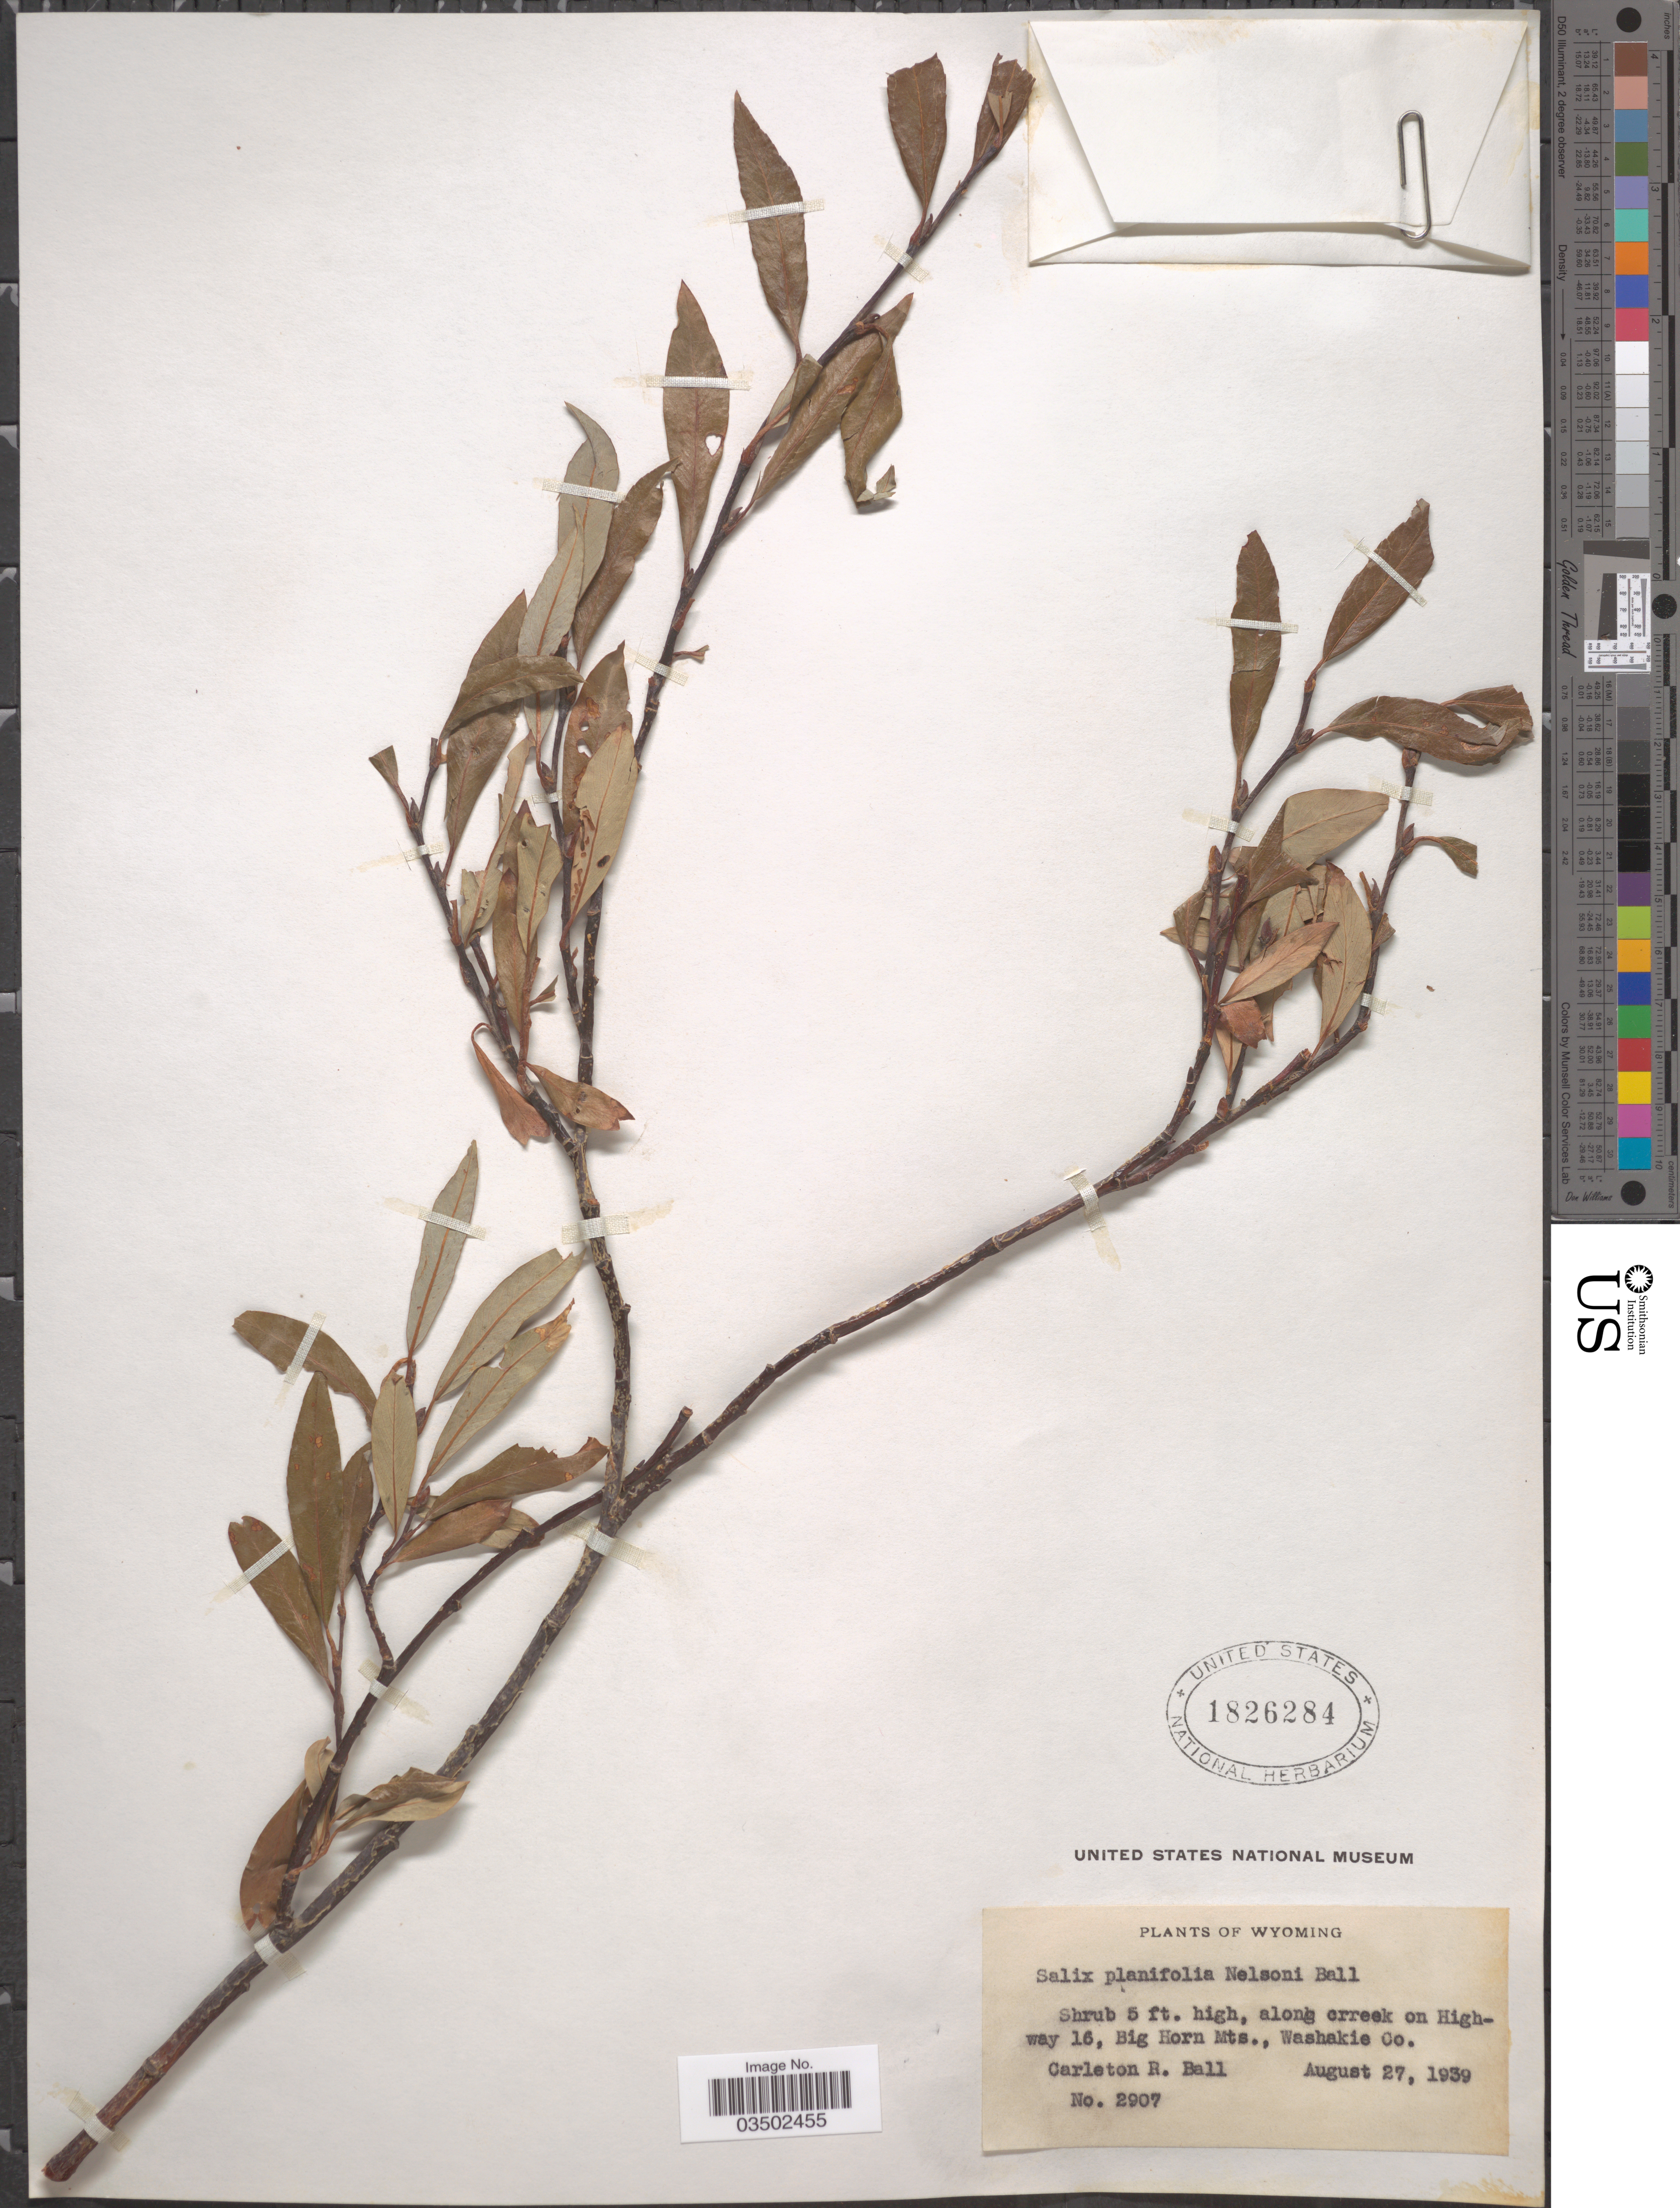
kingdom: Plantae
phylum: Tracheophyta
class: Magnoliopsida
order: Malpighiales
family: Salicaceae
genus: Salix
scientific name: Salix planifolia var. nelsonii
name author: (C.R. Ball) C.R. Ball ex E.C. Sm. bis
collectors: C. R. Ball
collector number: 2907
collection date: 1939-08-27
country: United States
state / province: Wyoming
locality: Along crreek on Highway 16, Big Horn Mts., Washakie Co.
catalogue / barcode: US 1826284